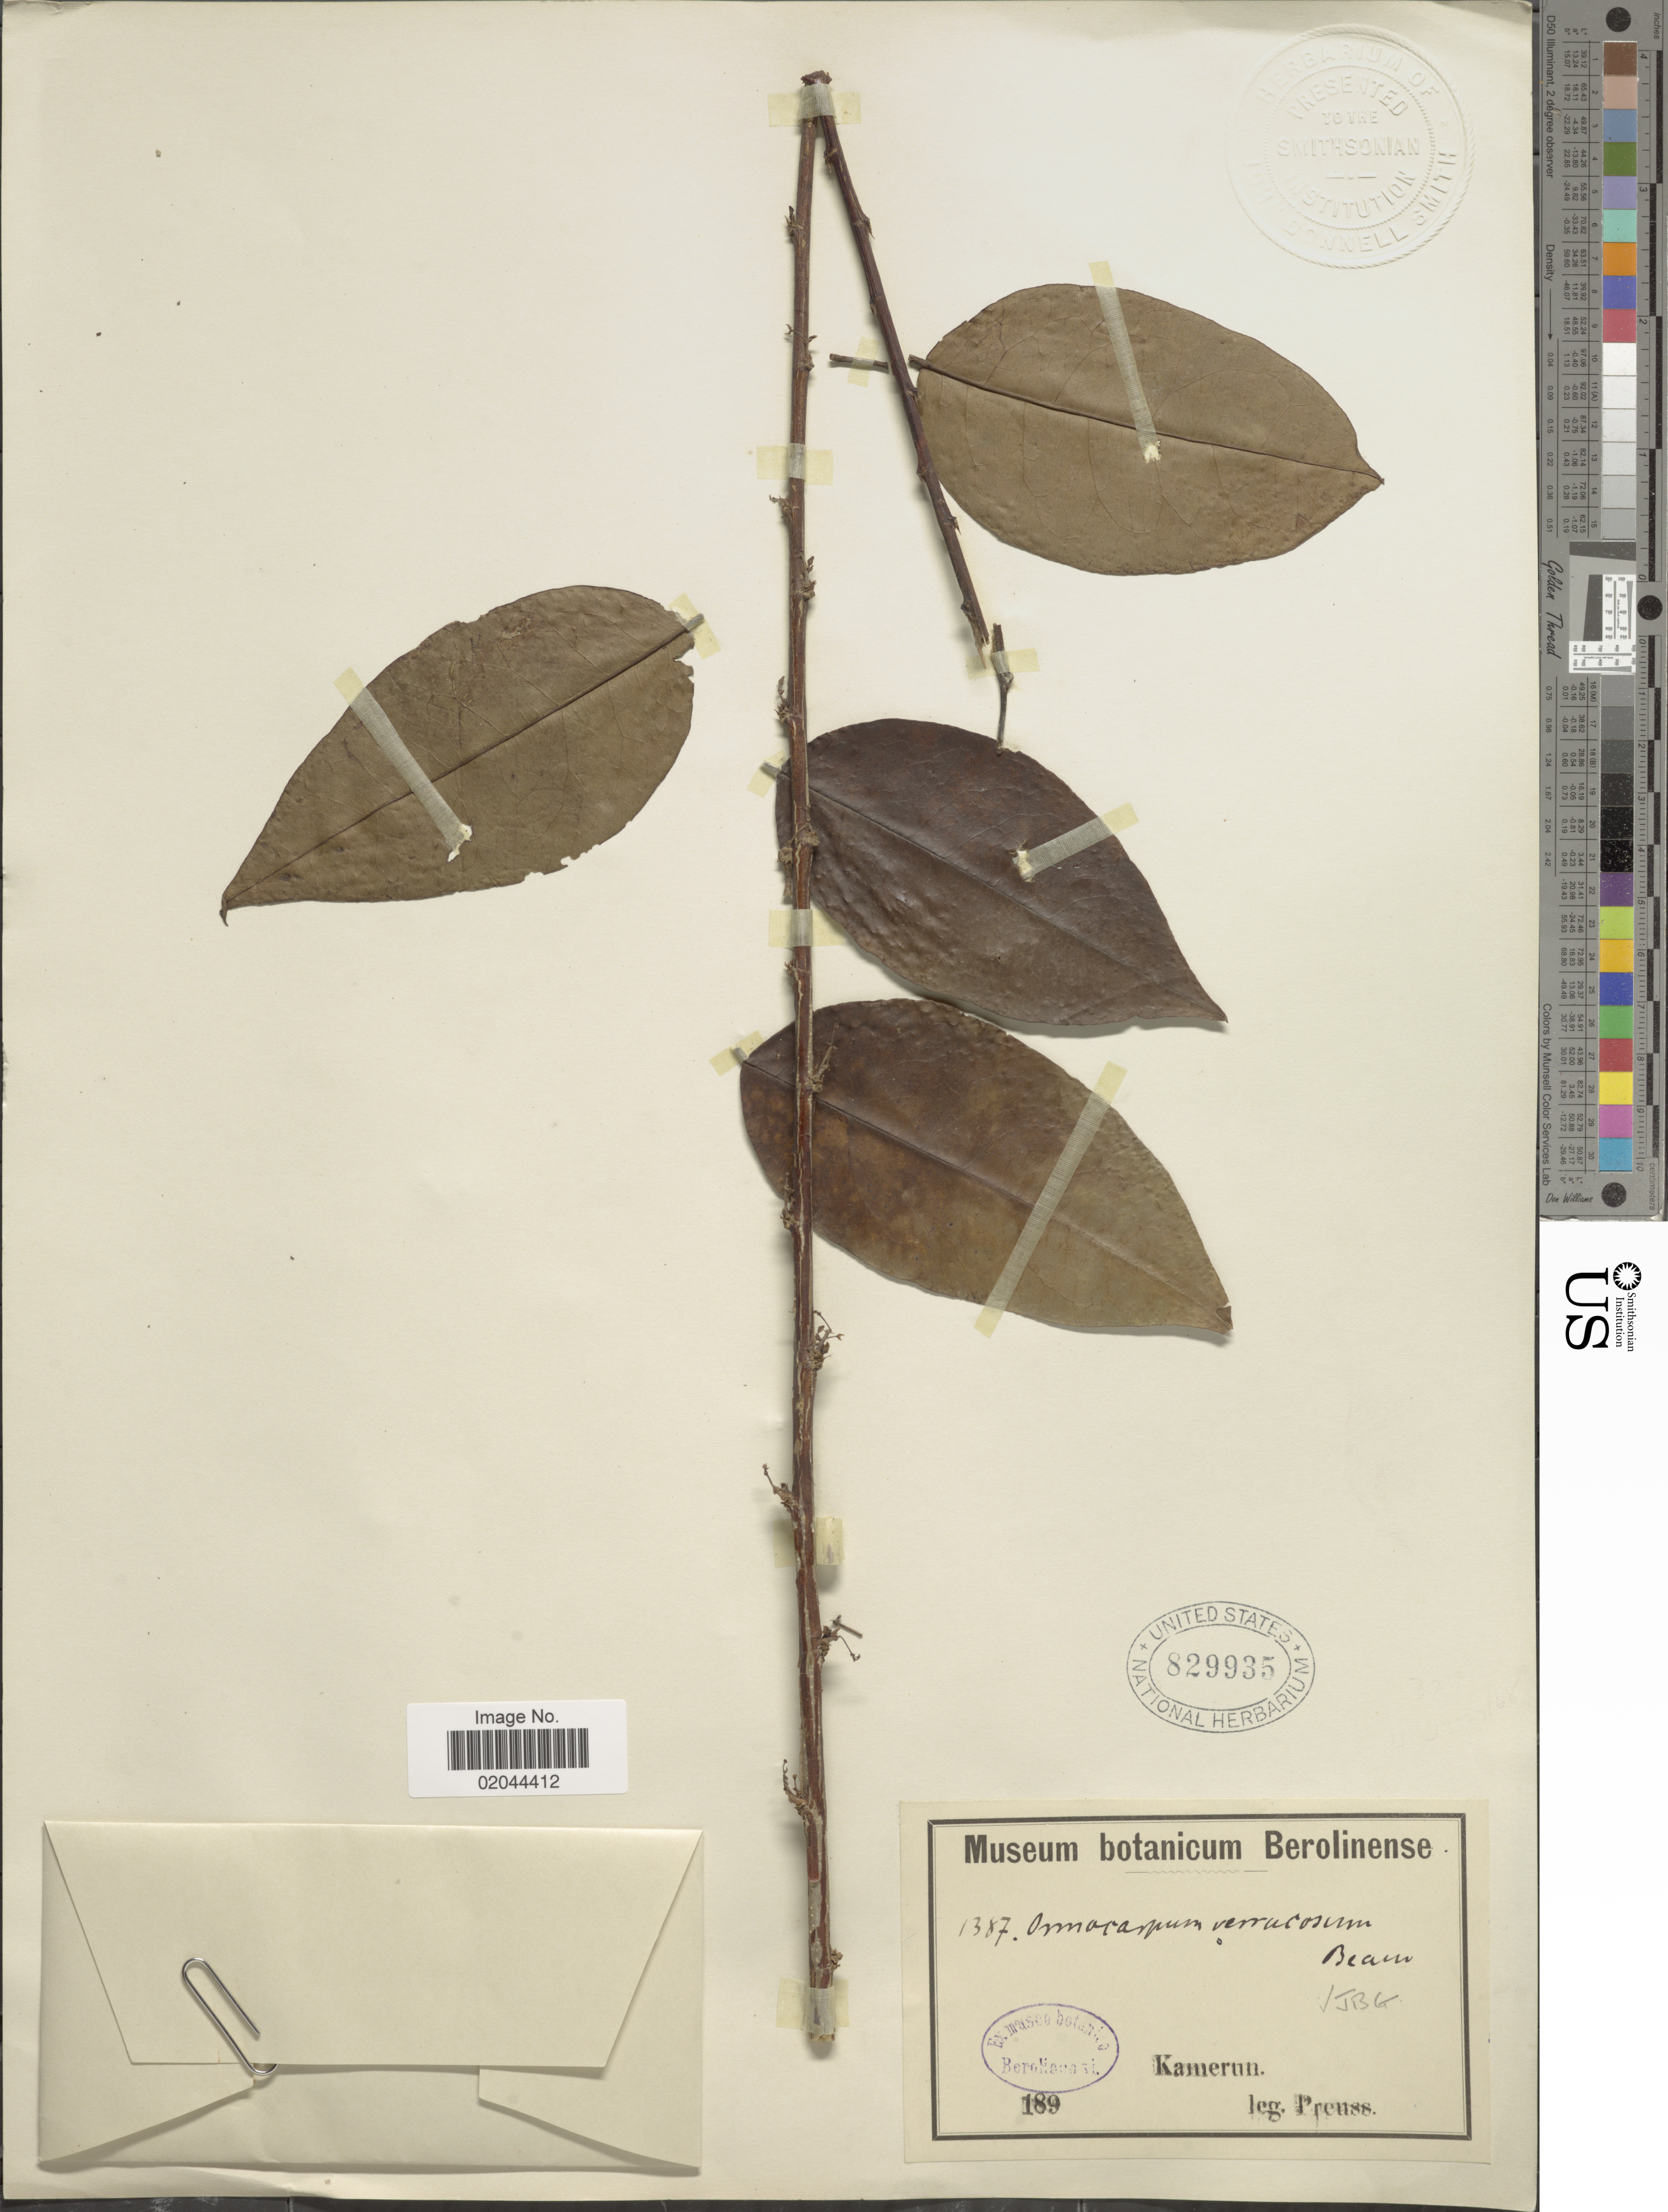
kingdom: Plantae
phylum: Tracheophyta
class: Magnoliopsida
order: Fabales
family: Fabaceae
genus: Ormocarpum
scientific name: Ormocarpum verrucosum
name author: P. Beauv.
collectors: C. Preuss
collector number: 1387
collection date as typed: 189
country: Cameroon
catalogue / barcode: US 8299935